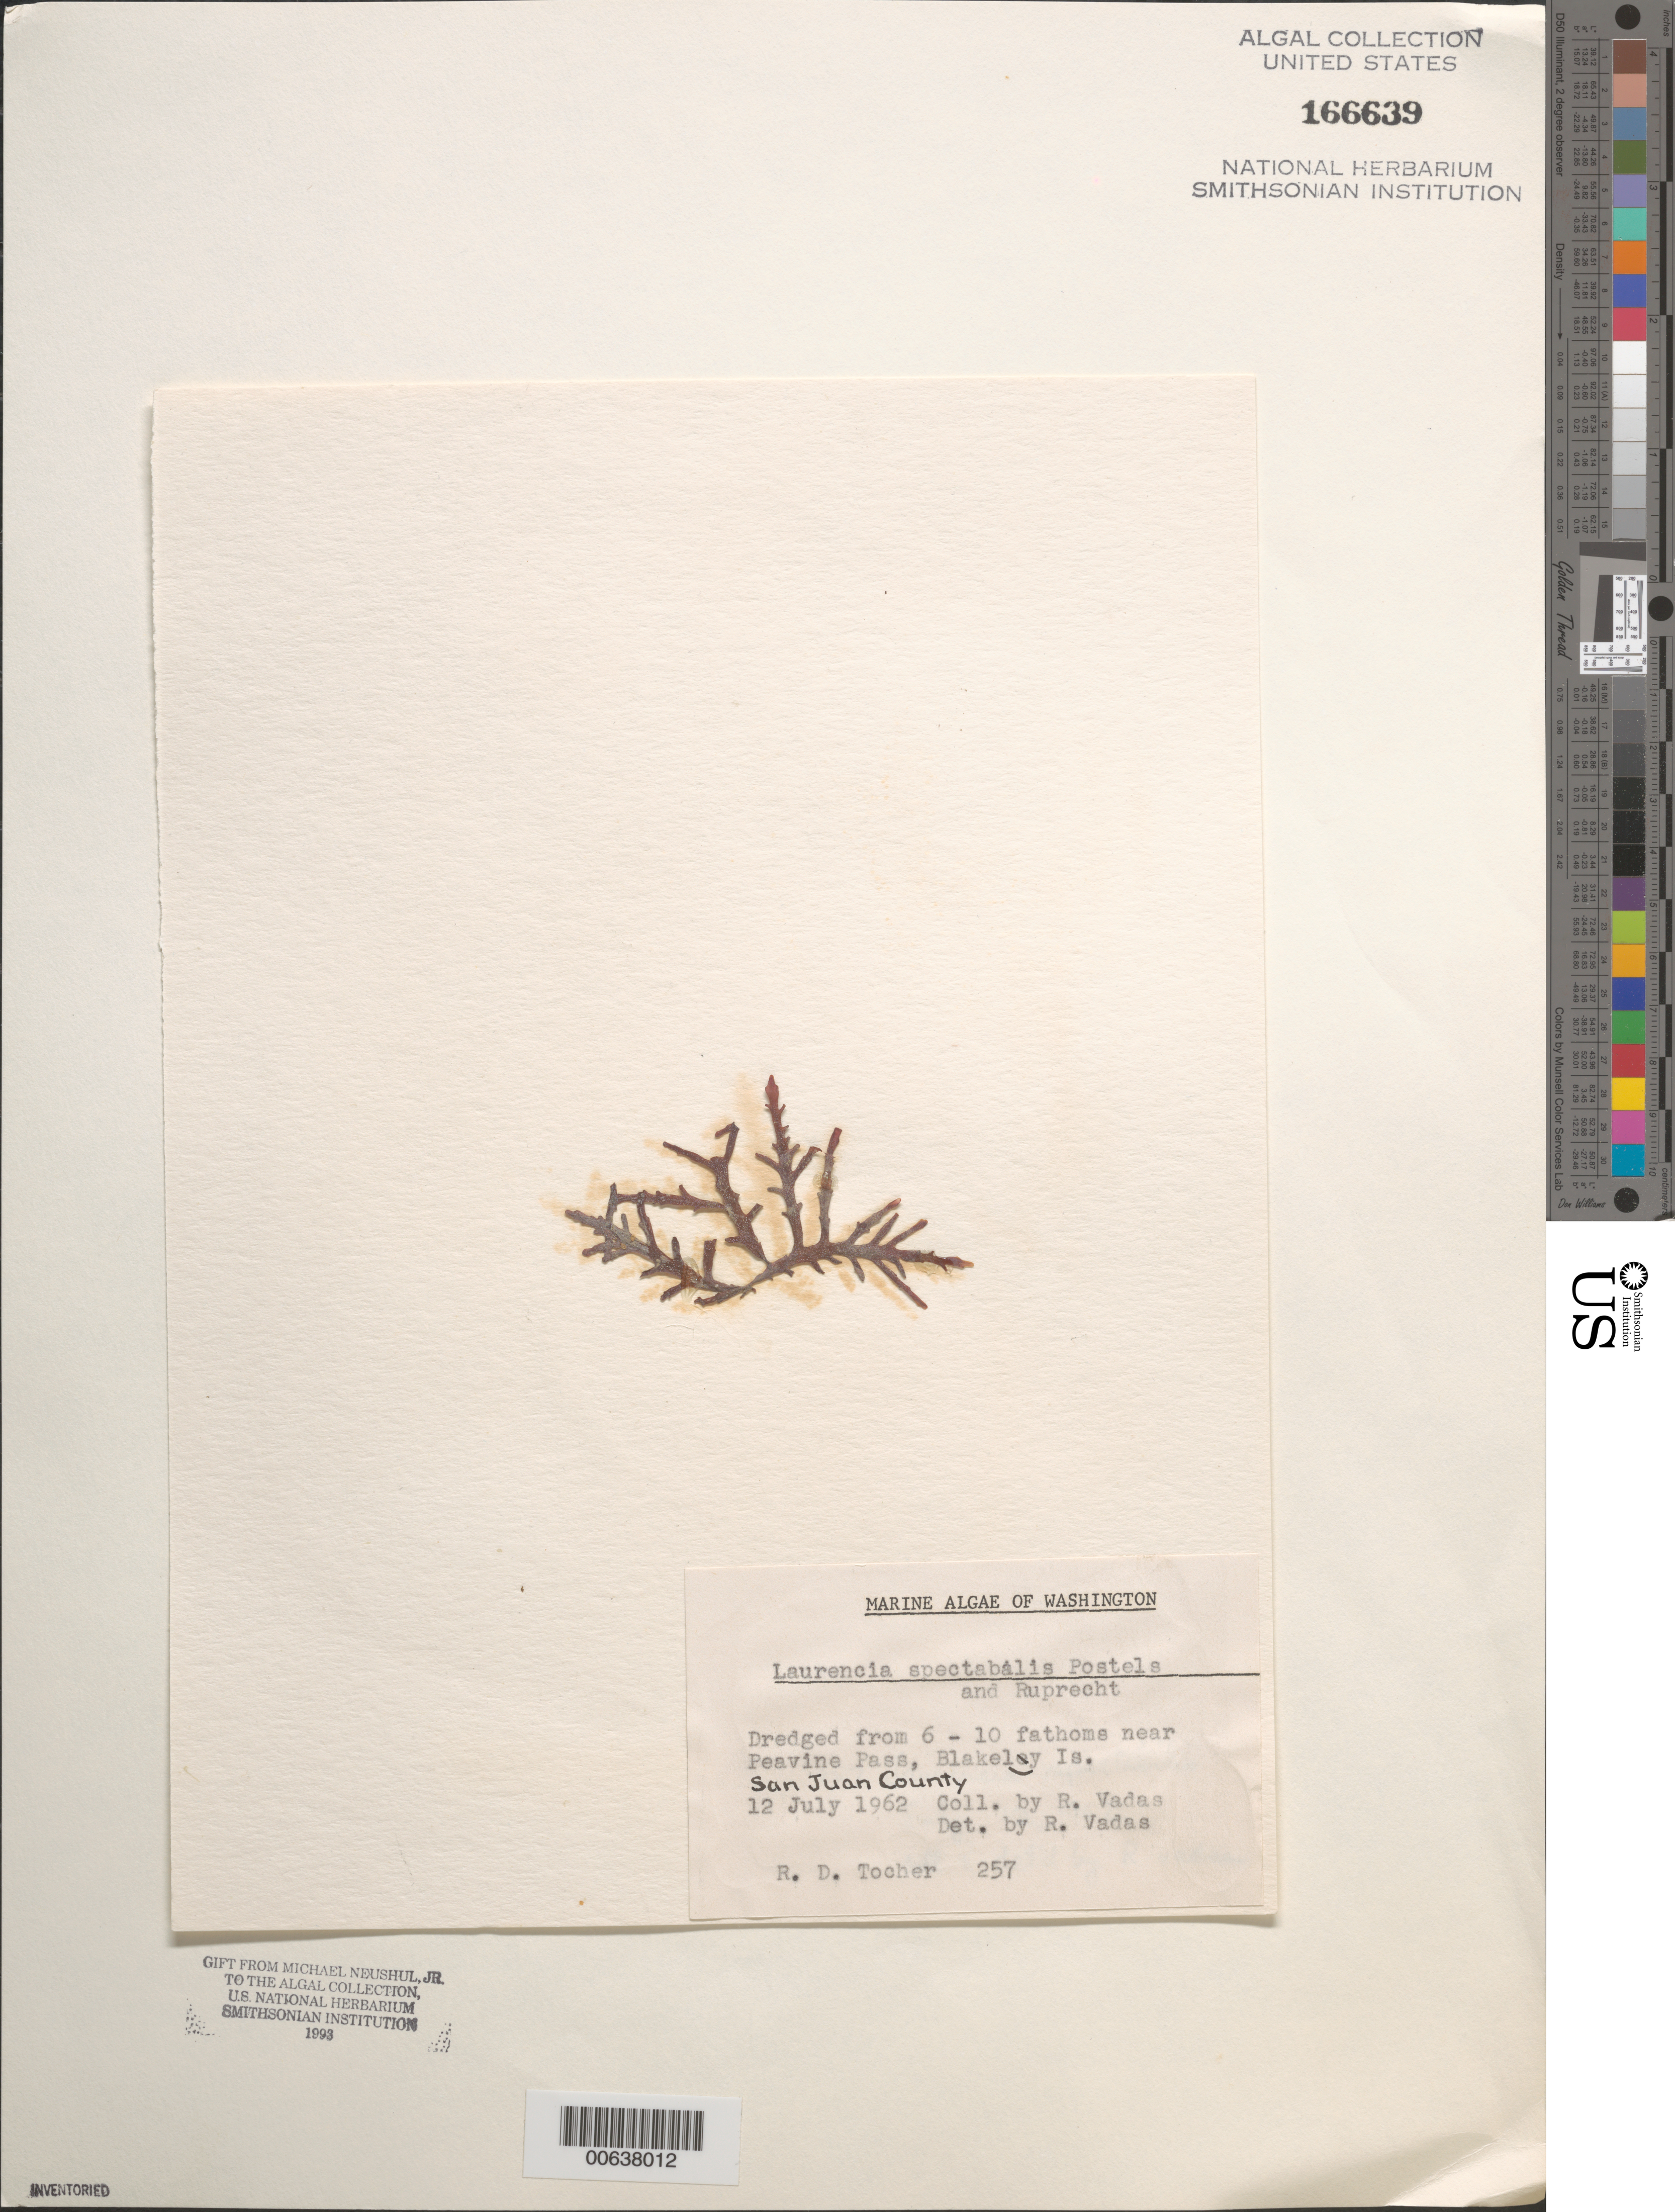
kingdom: Plantae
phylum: Rhodophyta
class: Florideophyceae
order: Ceramiales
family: Rhodomelaceae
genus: Osmundea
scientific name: Osmundea spectabilis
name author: (Postels & Rupr.) K.W. Nam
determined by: Algae name updating Project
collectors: R. Vadas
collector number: Tocher 257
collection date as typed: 12 Jul 1962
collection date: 1962-07-12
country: United States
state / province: Washington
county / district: San Juan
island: Blakely Island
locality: Near Peavine Pass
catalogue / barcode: US 166639